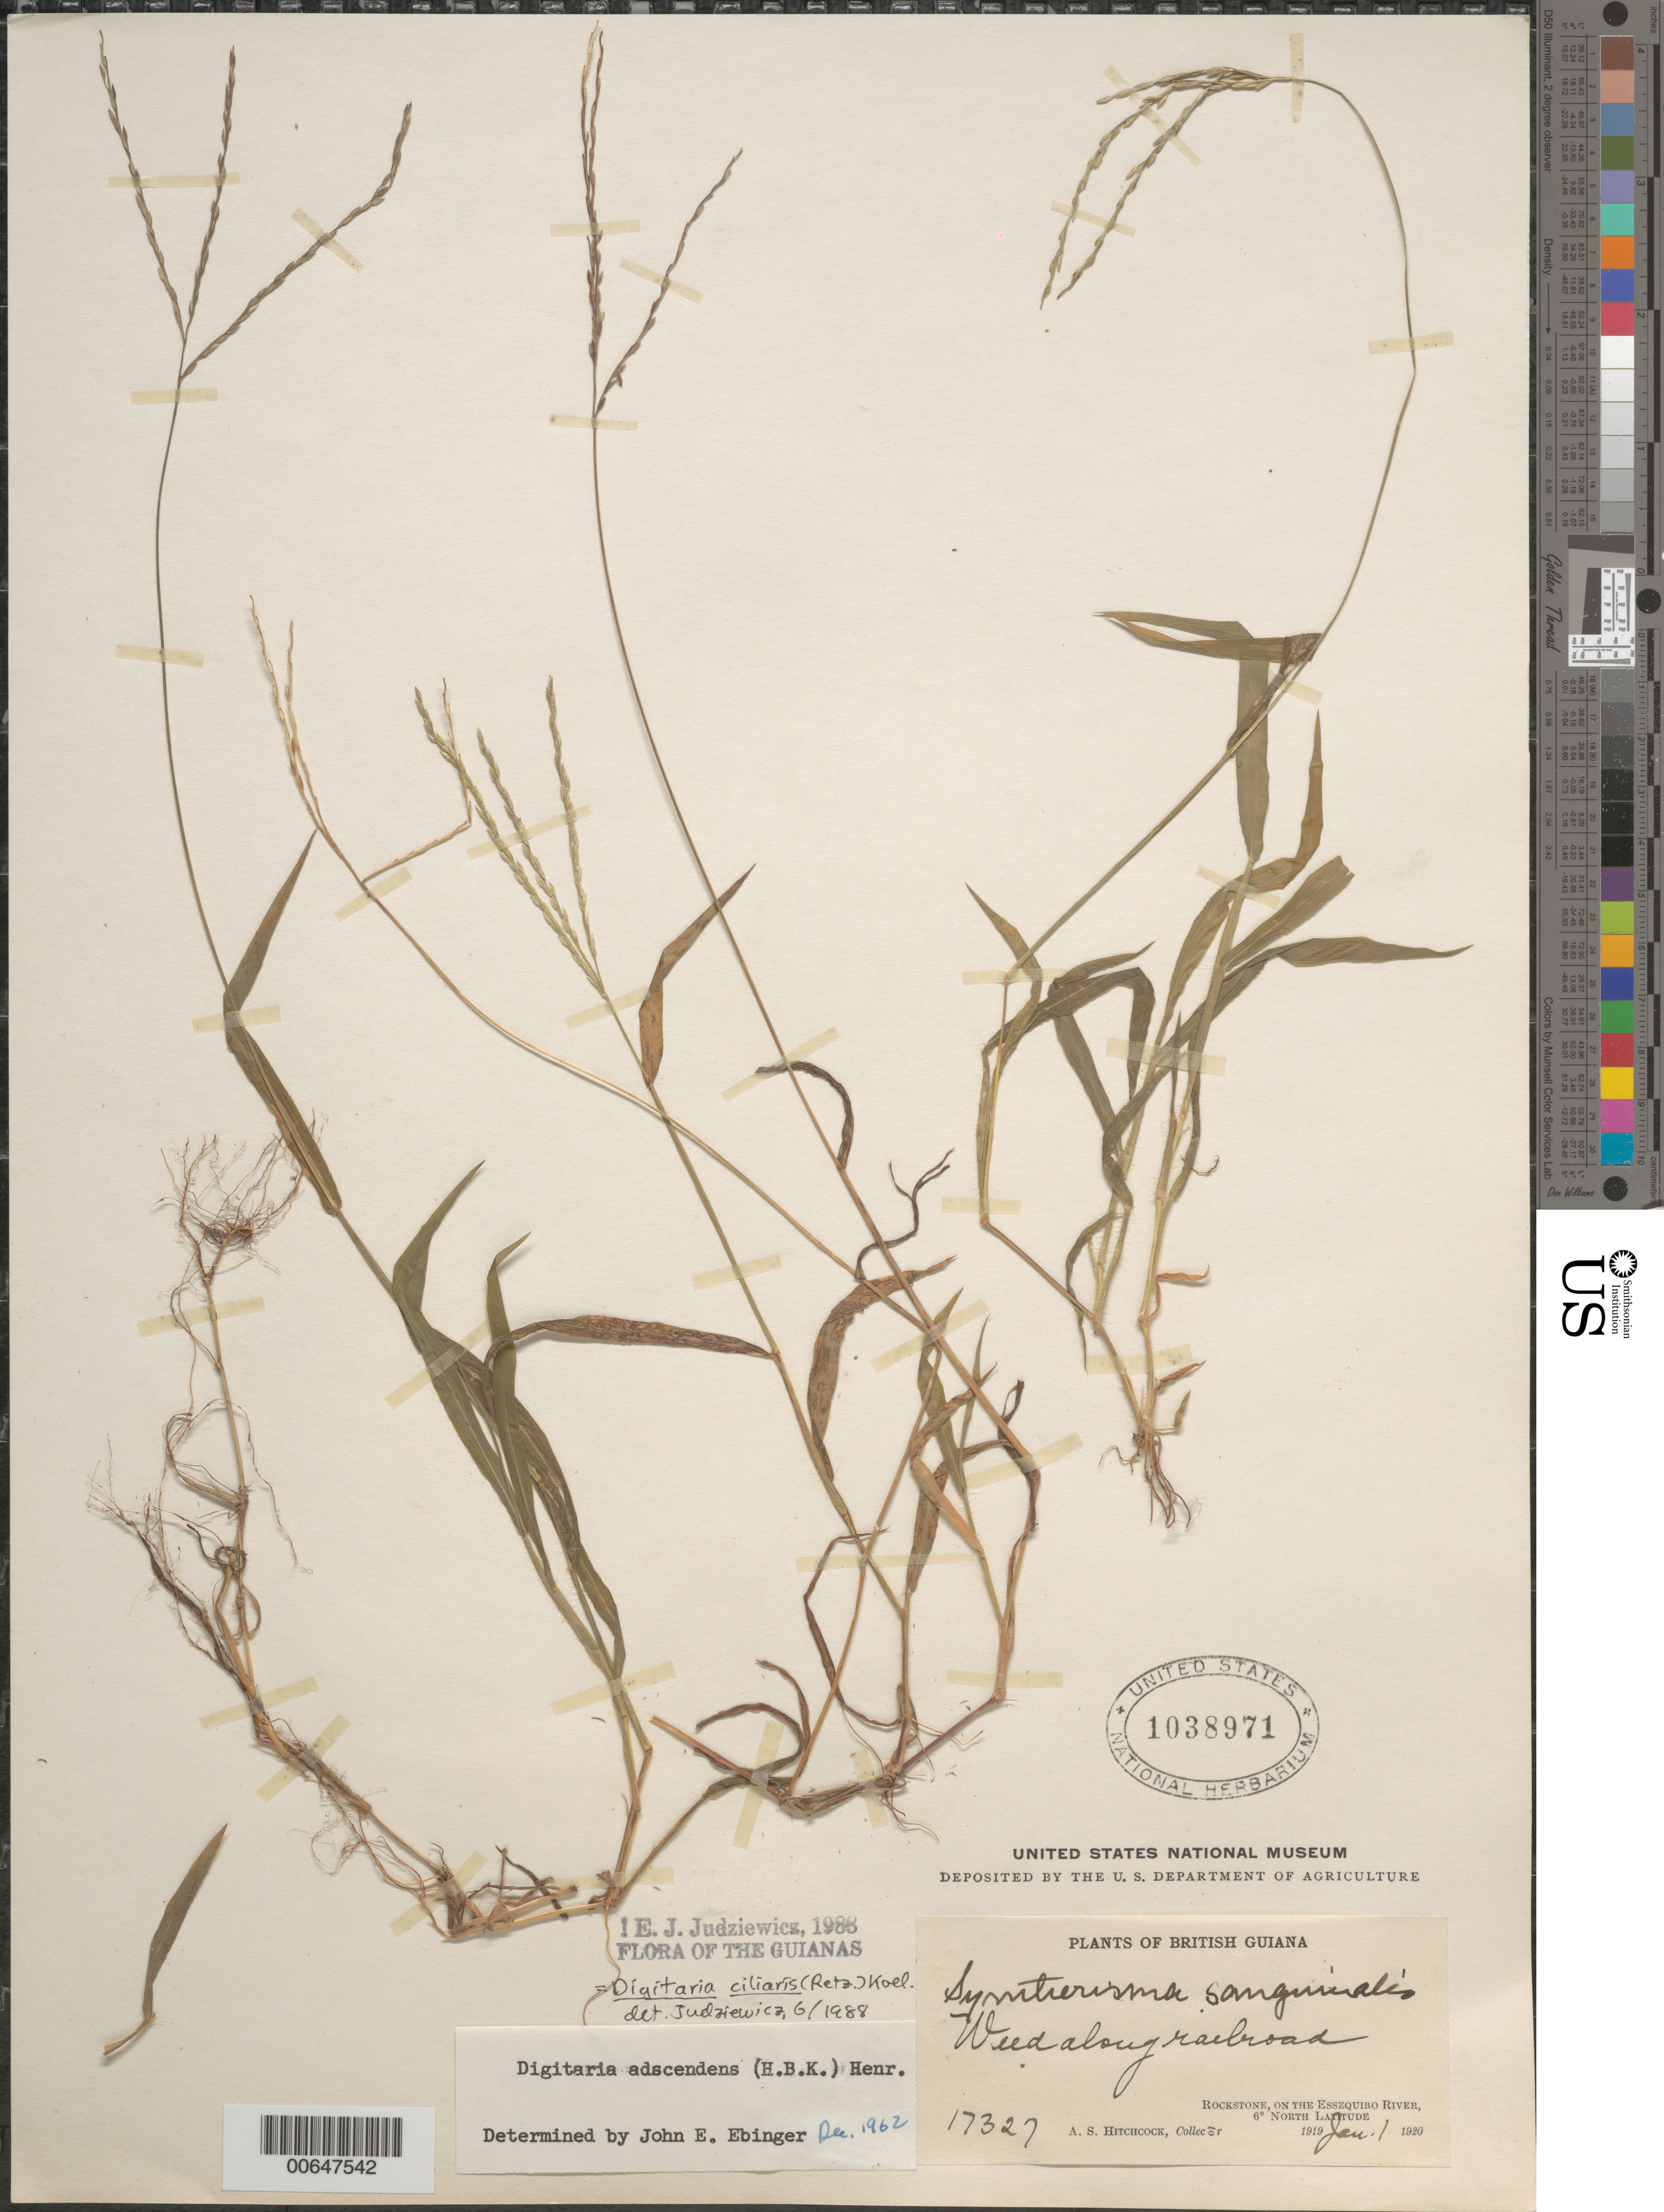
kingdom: Plantae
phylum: Tracheophyta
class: Liliopsida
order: Poales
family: Poaceae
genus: Digitaria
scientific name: Digitaria ciliaris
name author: (Retz.) Koeler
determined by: Judziewicz, E. J.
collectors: A. S. Hitchcock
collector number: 17327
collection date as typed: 31-Dec-19 to 1-Jan-20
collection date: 1919-12-31/1920-01-01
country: Guyana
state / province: U. Demerara-Berbice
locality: Rockstone, on the Essequibo River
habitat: Weed along roadside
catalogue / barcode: US 1038971